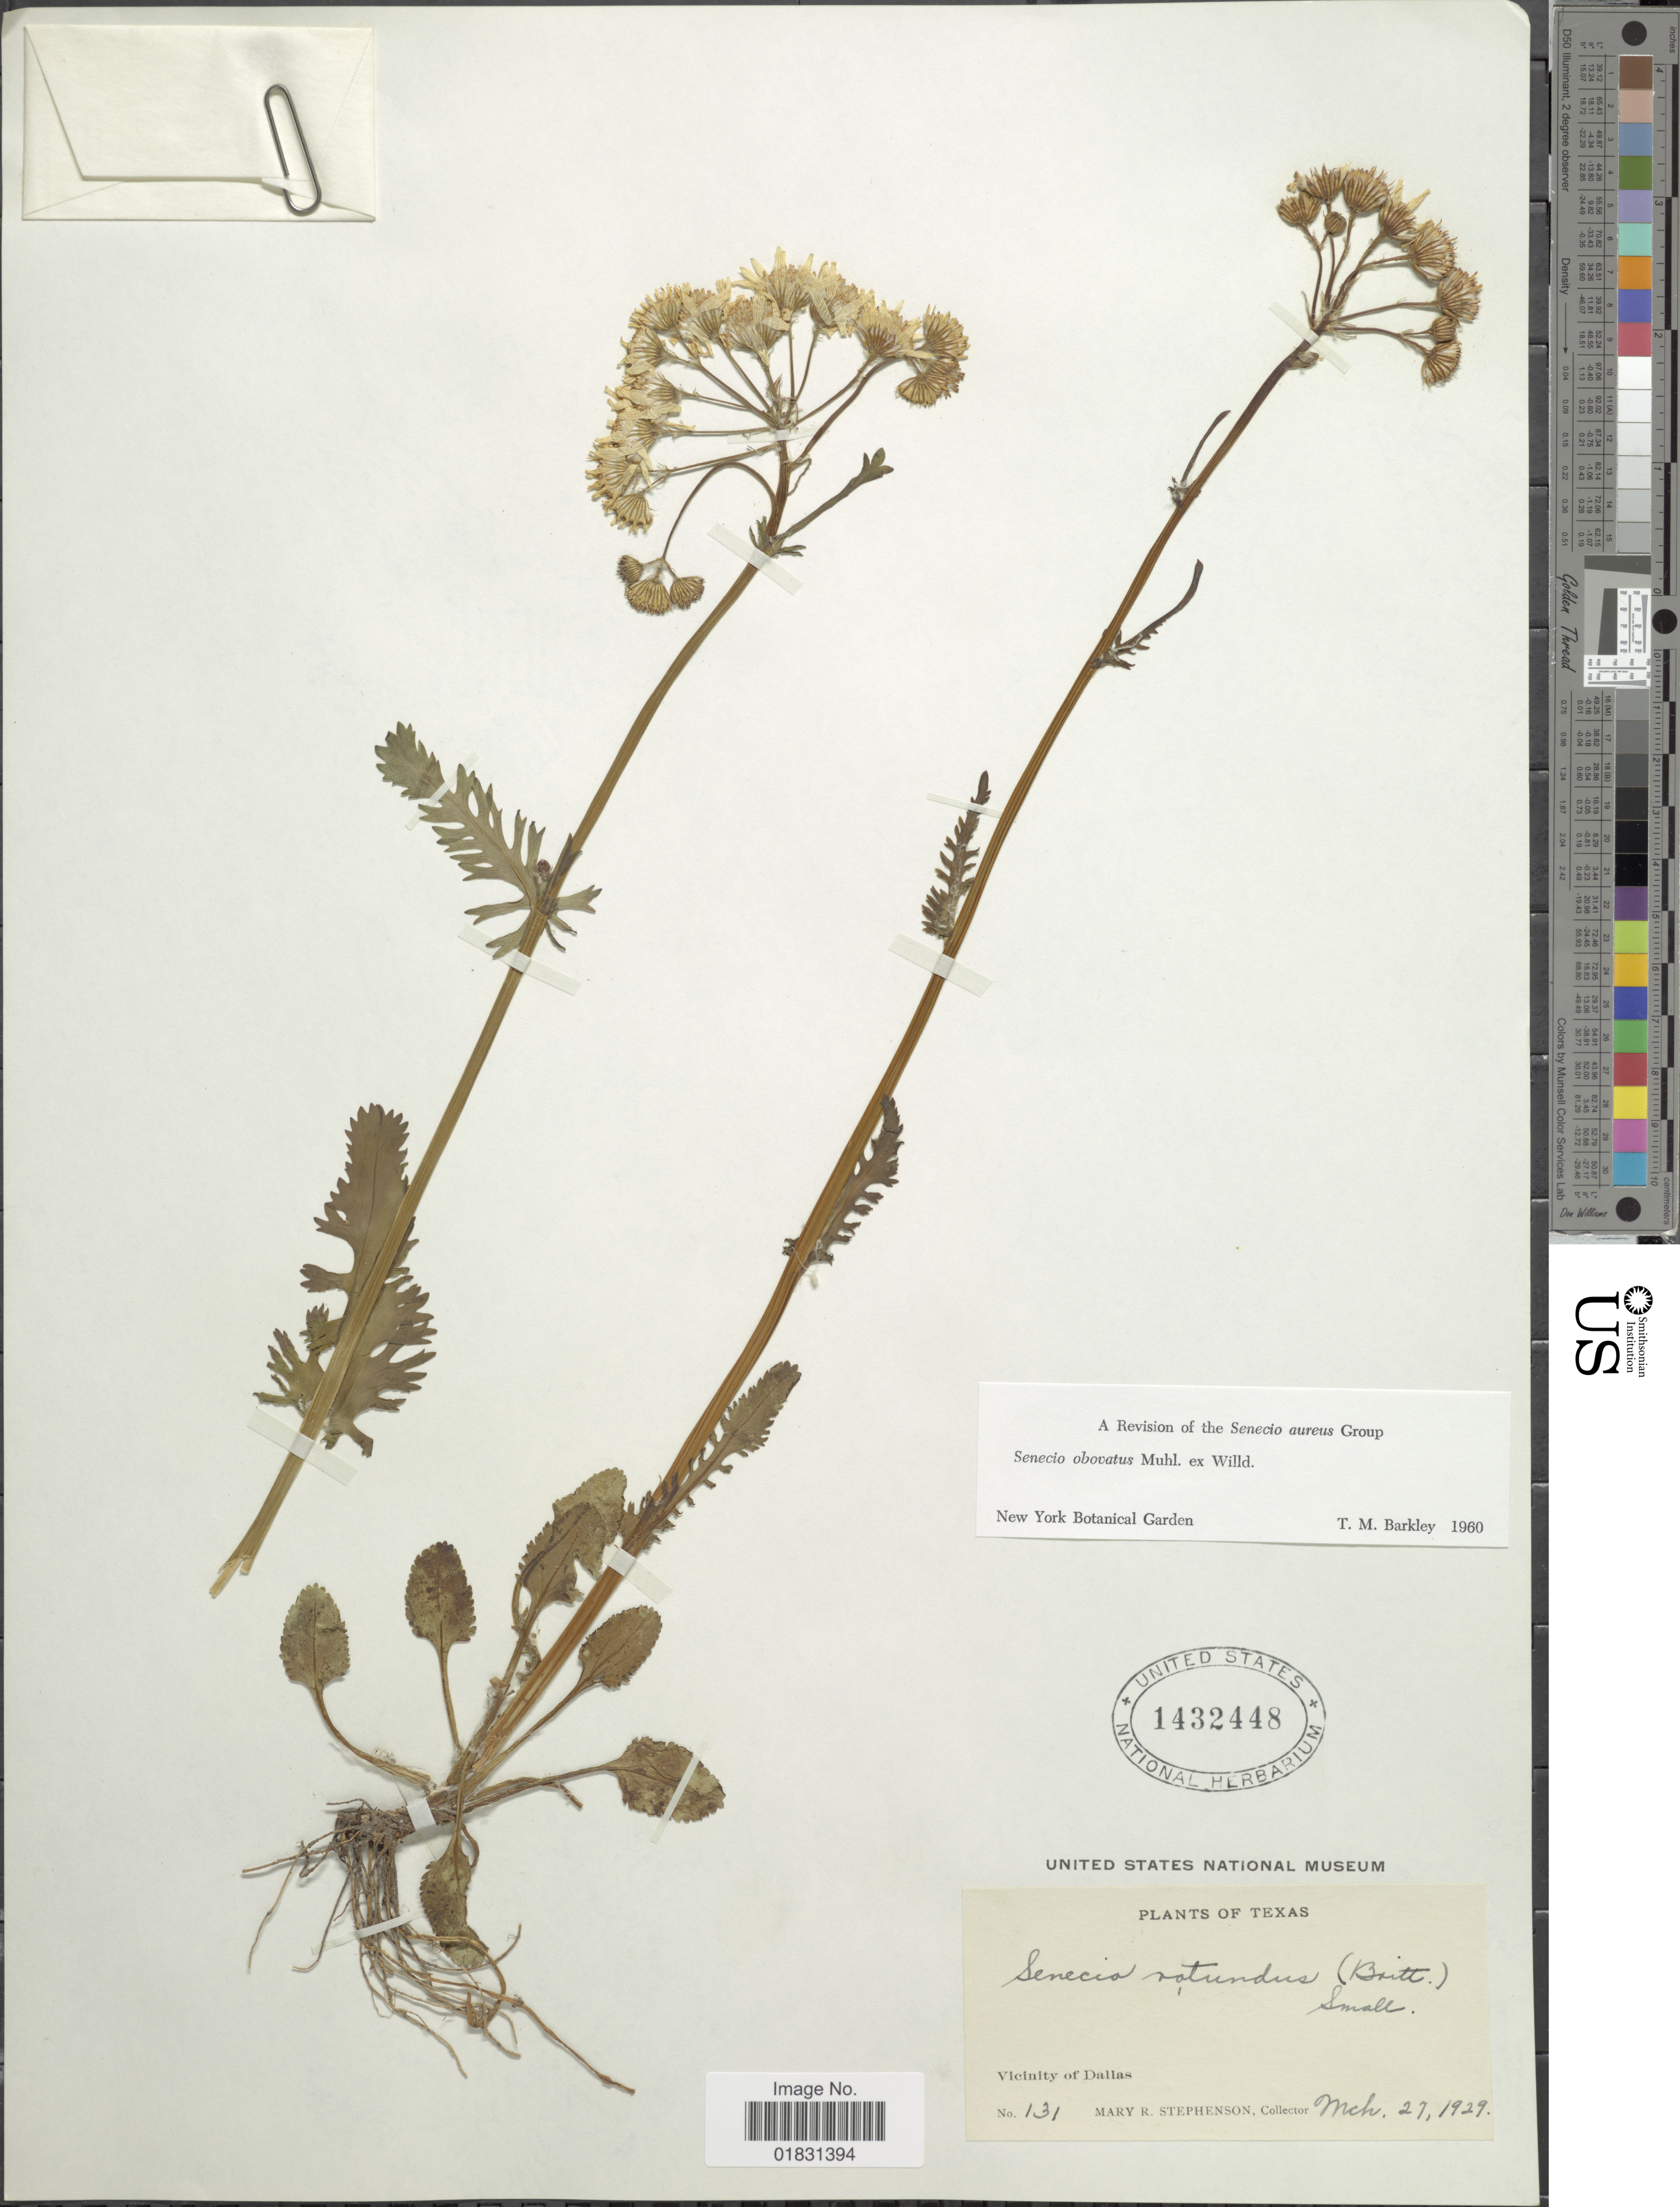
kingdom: Plantae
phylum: Tracheophyta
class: Magnoliopsida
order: Asterales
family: Asteraceae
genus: Packera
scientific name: Packera obovata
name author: (Muhl. ex Willd.) W.A. Weber & Á. Löve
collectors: M. Stephenson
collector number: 131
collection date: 1929-03-27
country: United States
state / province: Texas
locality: Vicinity of Dallas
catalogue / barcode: US 1432448